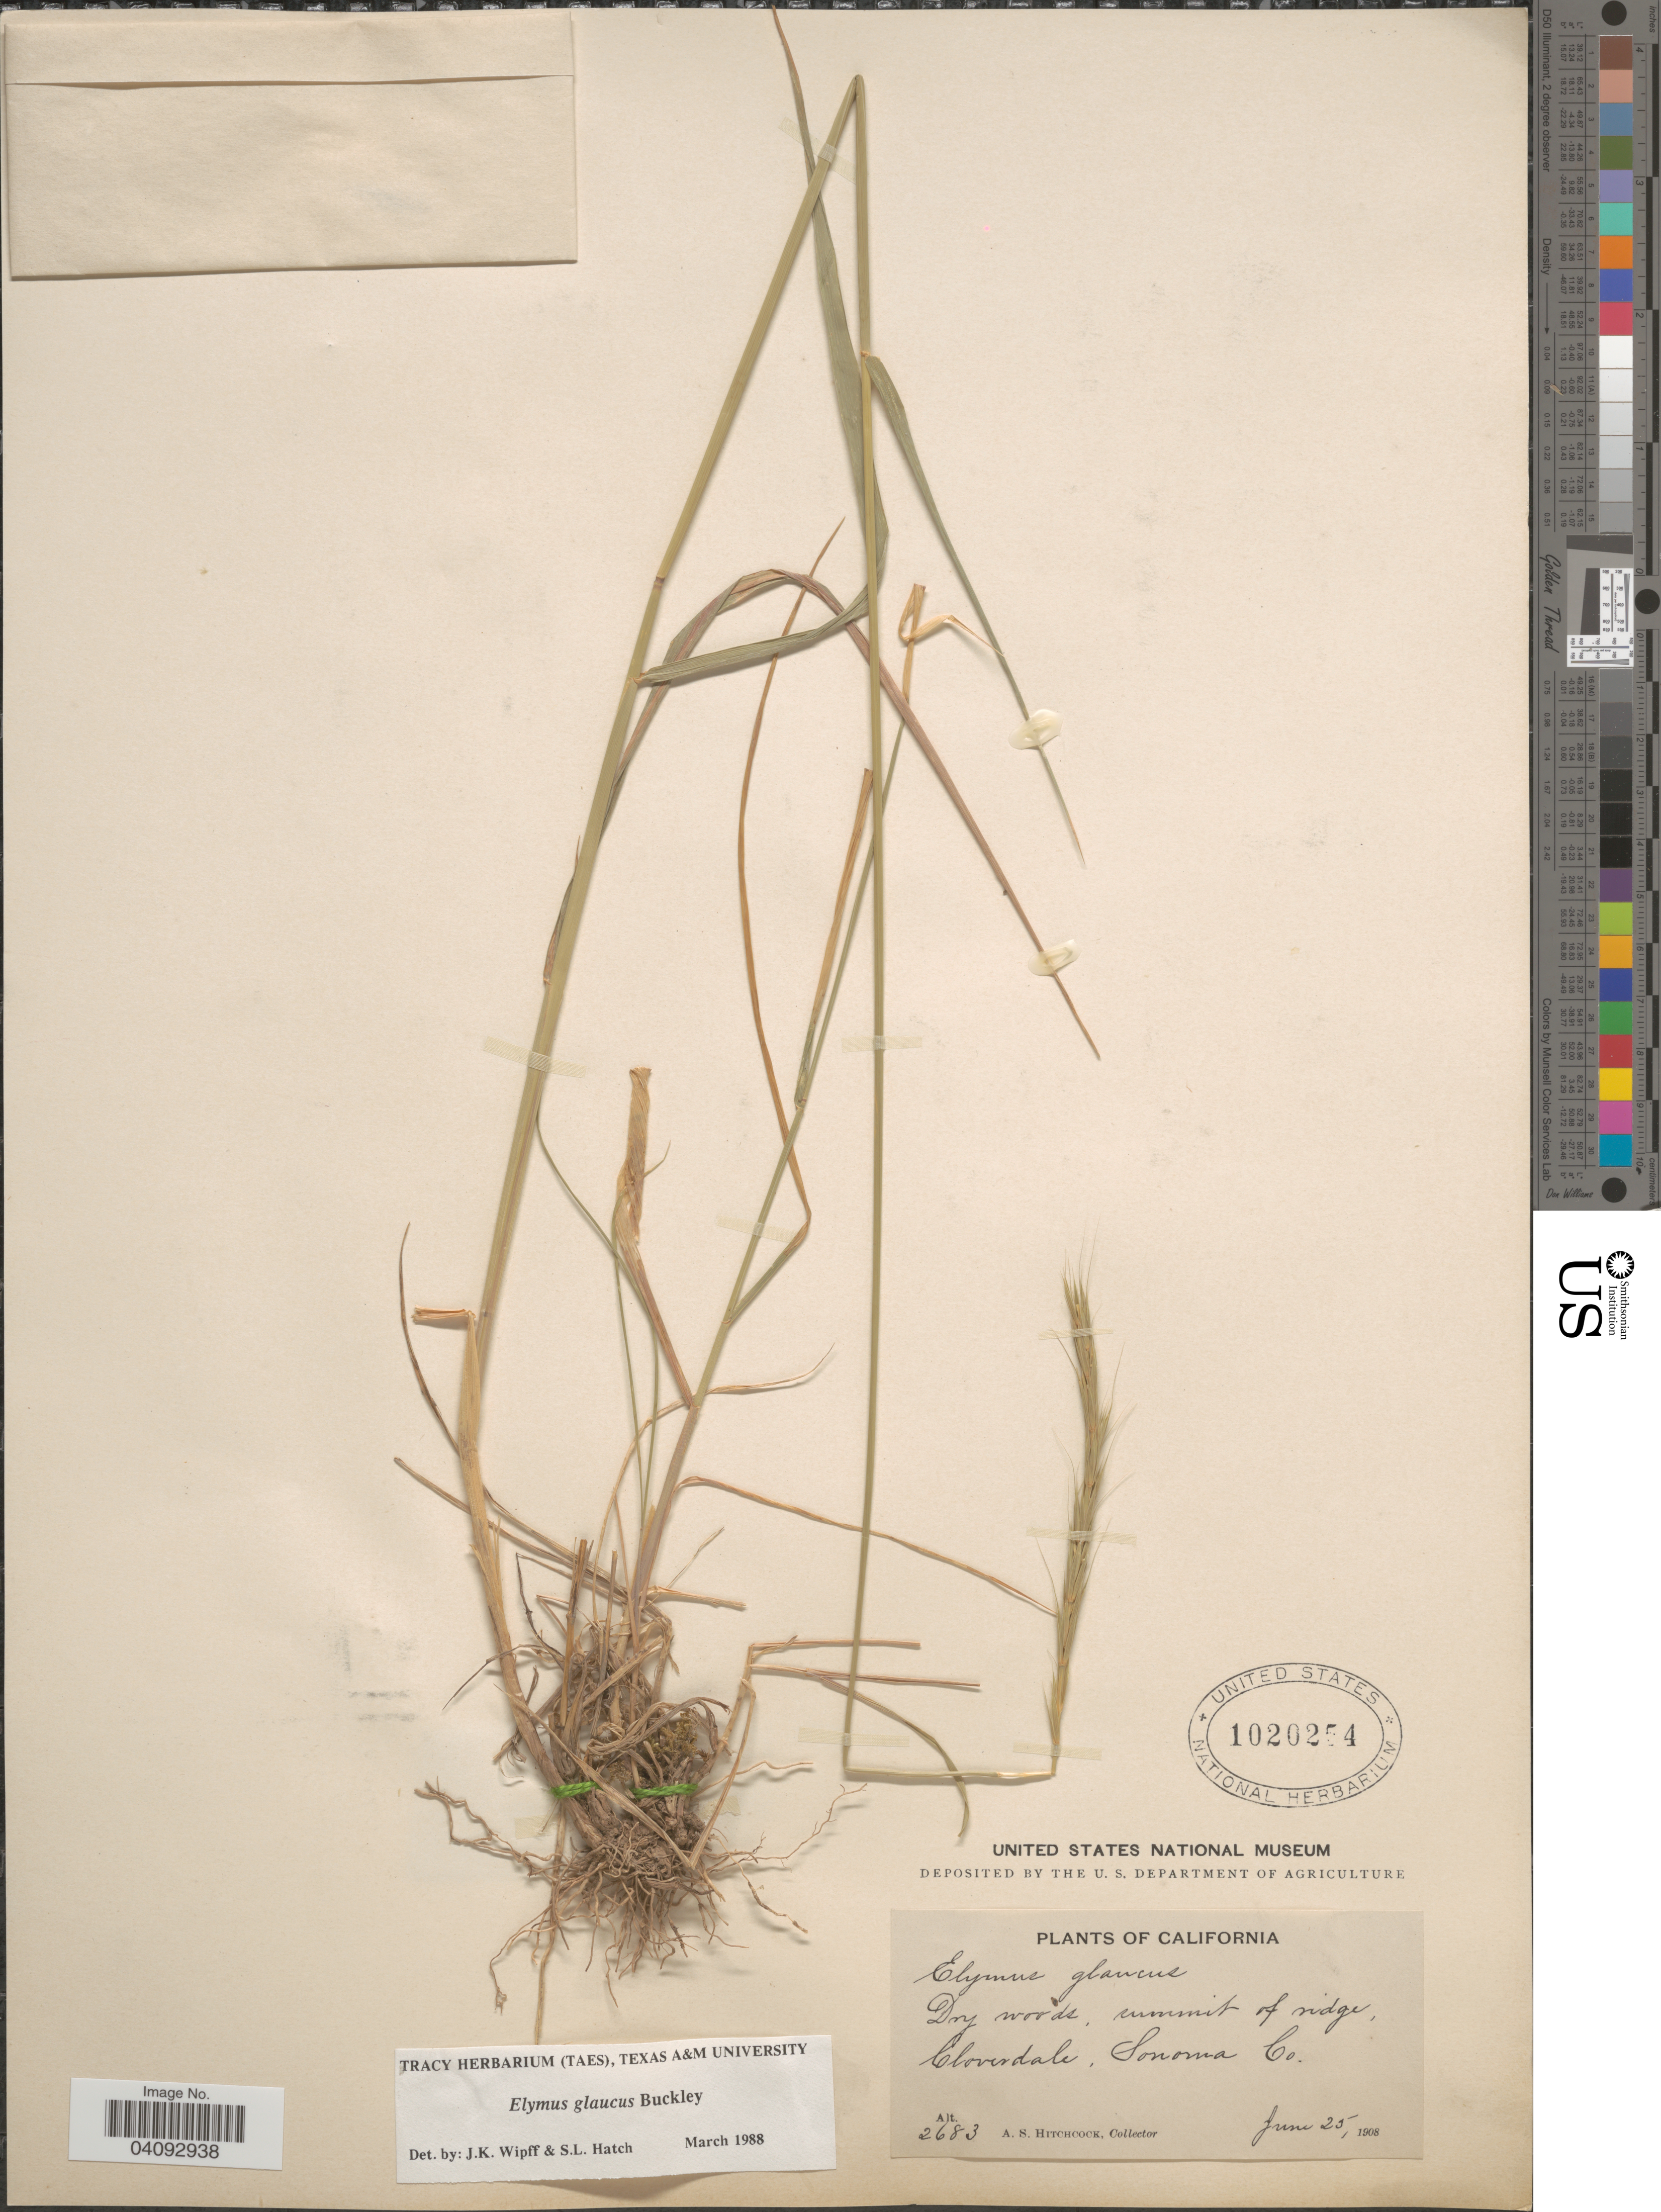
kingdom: Plantae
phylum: Tracheophyta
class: Liliopsida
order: Poales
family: Poaceae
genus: Elymus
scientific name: Elymus glaucus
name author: Buckley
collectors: A. S. Hitchcock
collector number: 2683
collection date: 1908-06-25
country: United States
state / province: California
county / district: Sonoma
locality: Dry woods, summit of ridge, Cloverdale, Sonoma Co.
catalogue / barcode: US 1020254